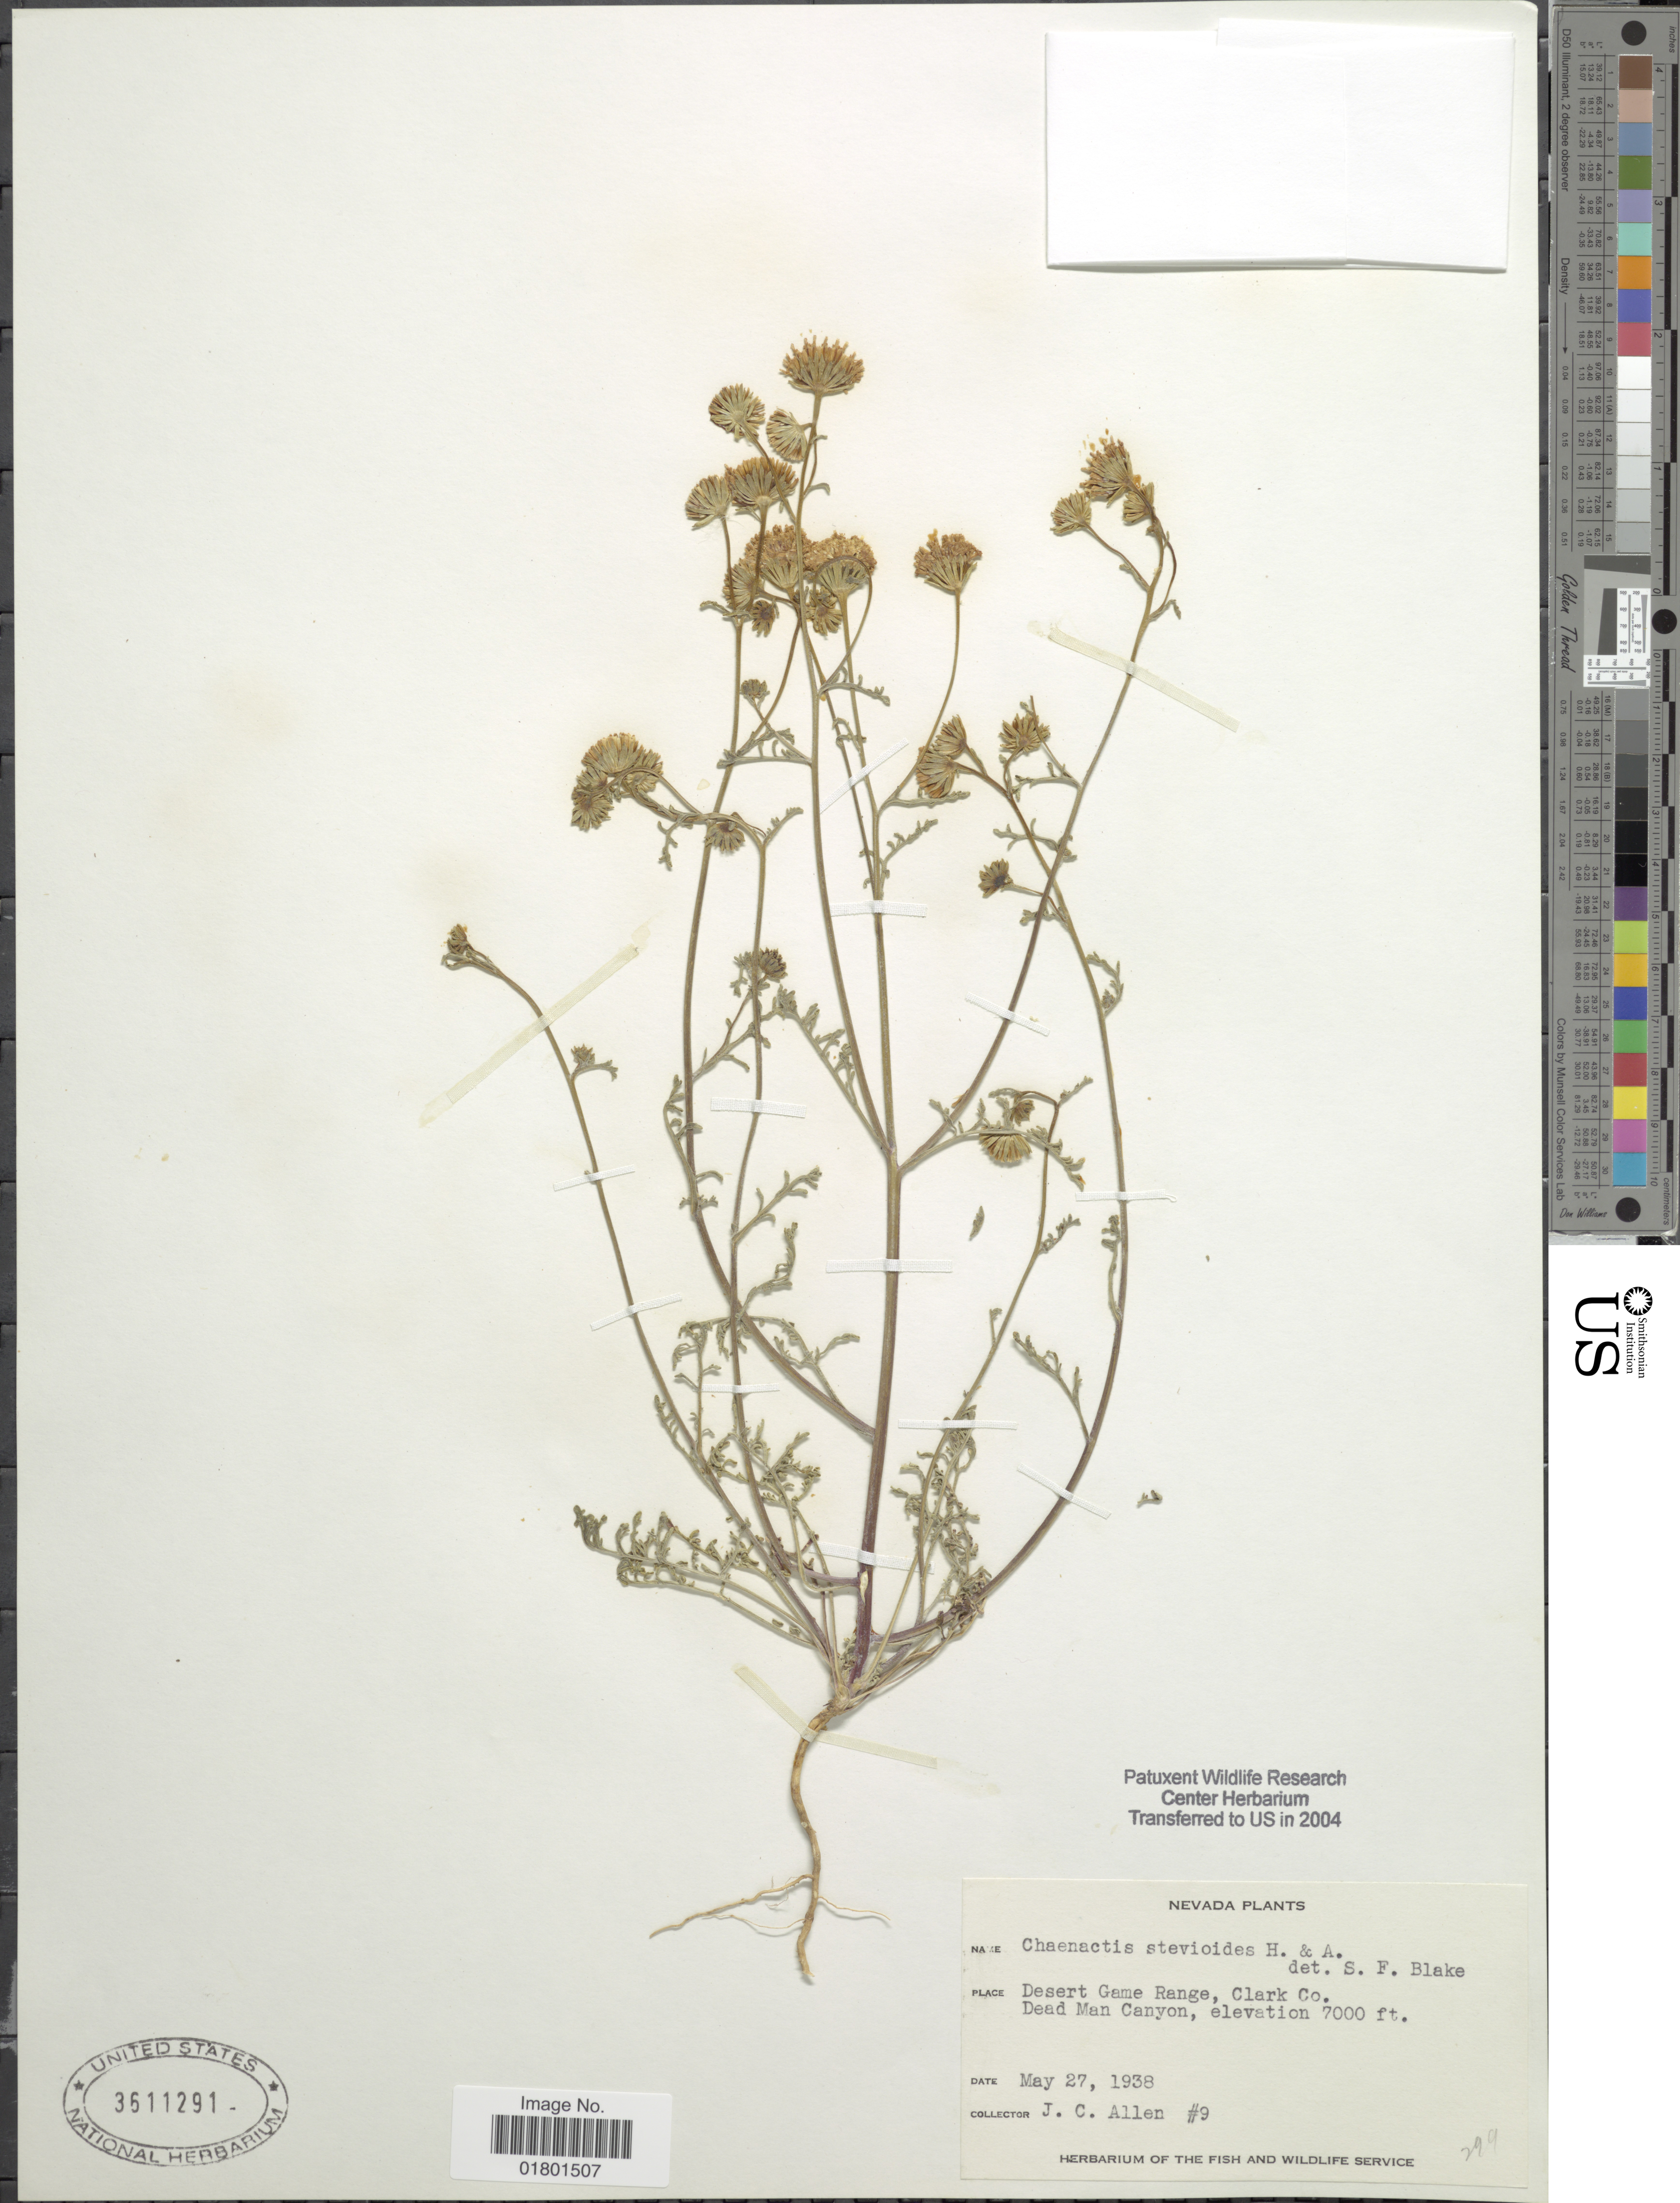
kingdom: Plantae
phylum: Tracheophyta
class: Magnoliopsida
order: Asterales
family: Asteraceae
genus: Chaenactis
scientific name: Chaenactis stevioides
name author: Hook. & Arn.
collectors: J. C. Allen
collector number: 9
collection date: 1938-05-27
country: United States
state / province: Nevada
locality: Desert Game Range, Clark Co., Dead Man Canyon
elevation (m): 2134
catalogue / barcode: US 3511291